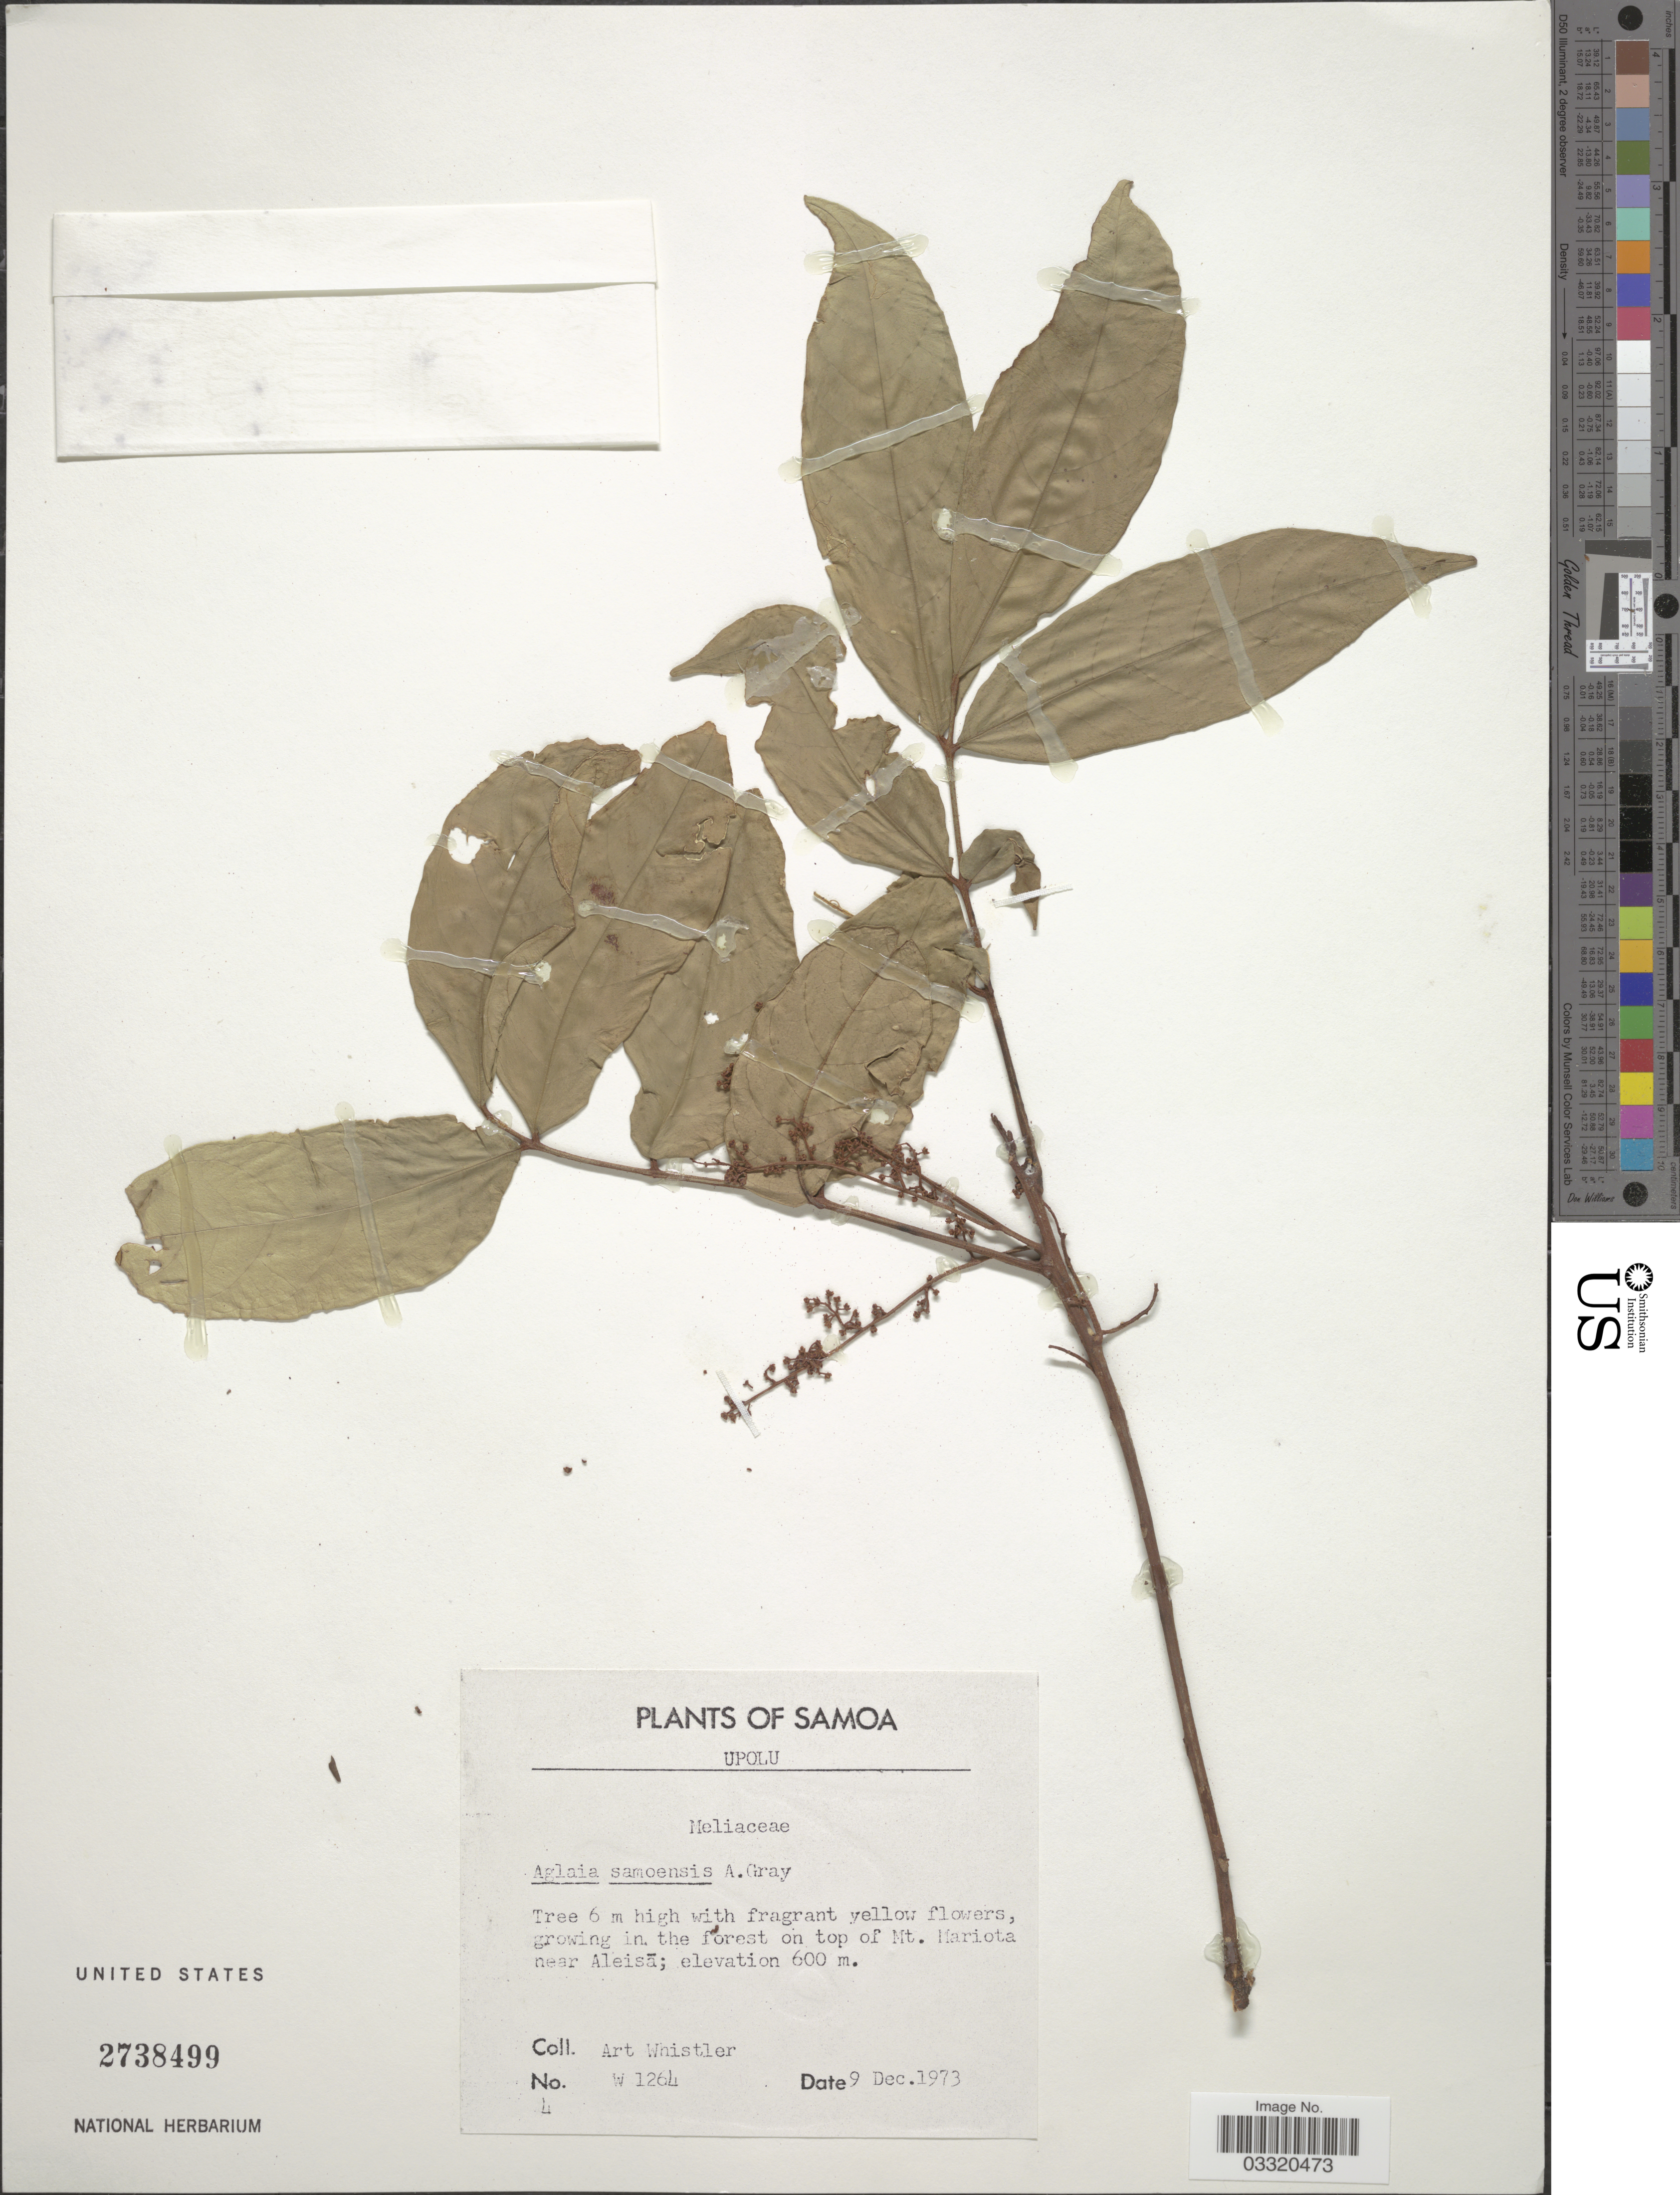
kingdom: Plantae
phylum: Tracheophyta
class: Magnoliopsida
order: Sapindales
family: Meliaceae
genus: Aglaia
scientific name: Aglaia samoensis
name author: A. Gray in Wilkes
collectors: A. Whistler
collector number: W1264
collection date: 1973-12-09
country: Samoa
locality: Samoa. Upolu. On top of Mt. Mariota near Aleisā.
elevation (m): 600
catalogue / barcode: US 2738499